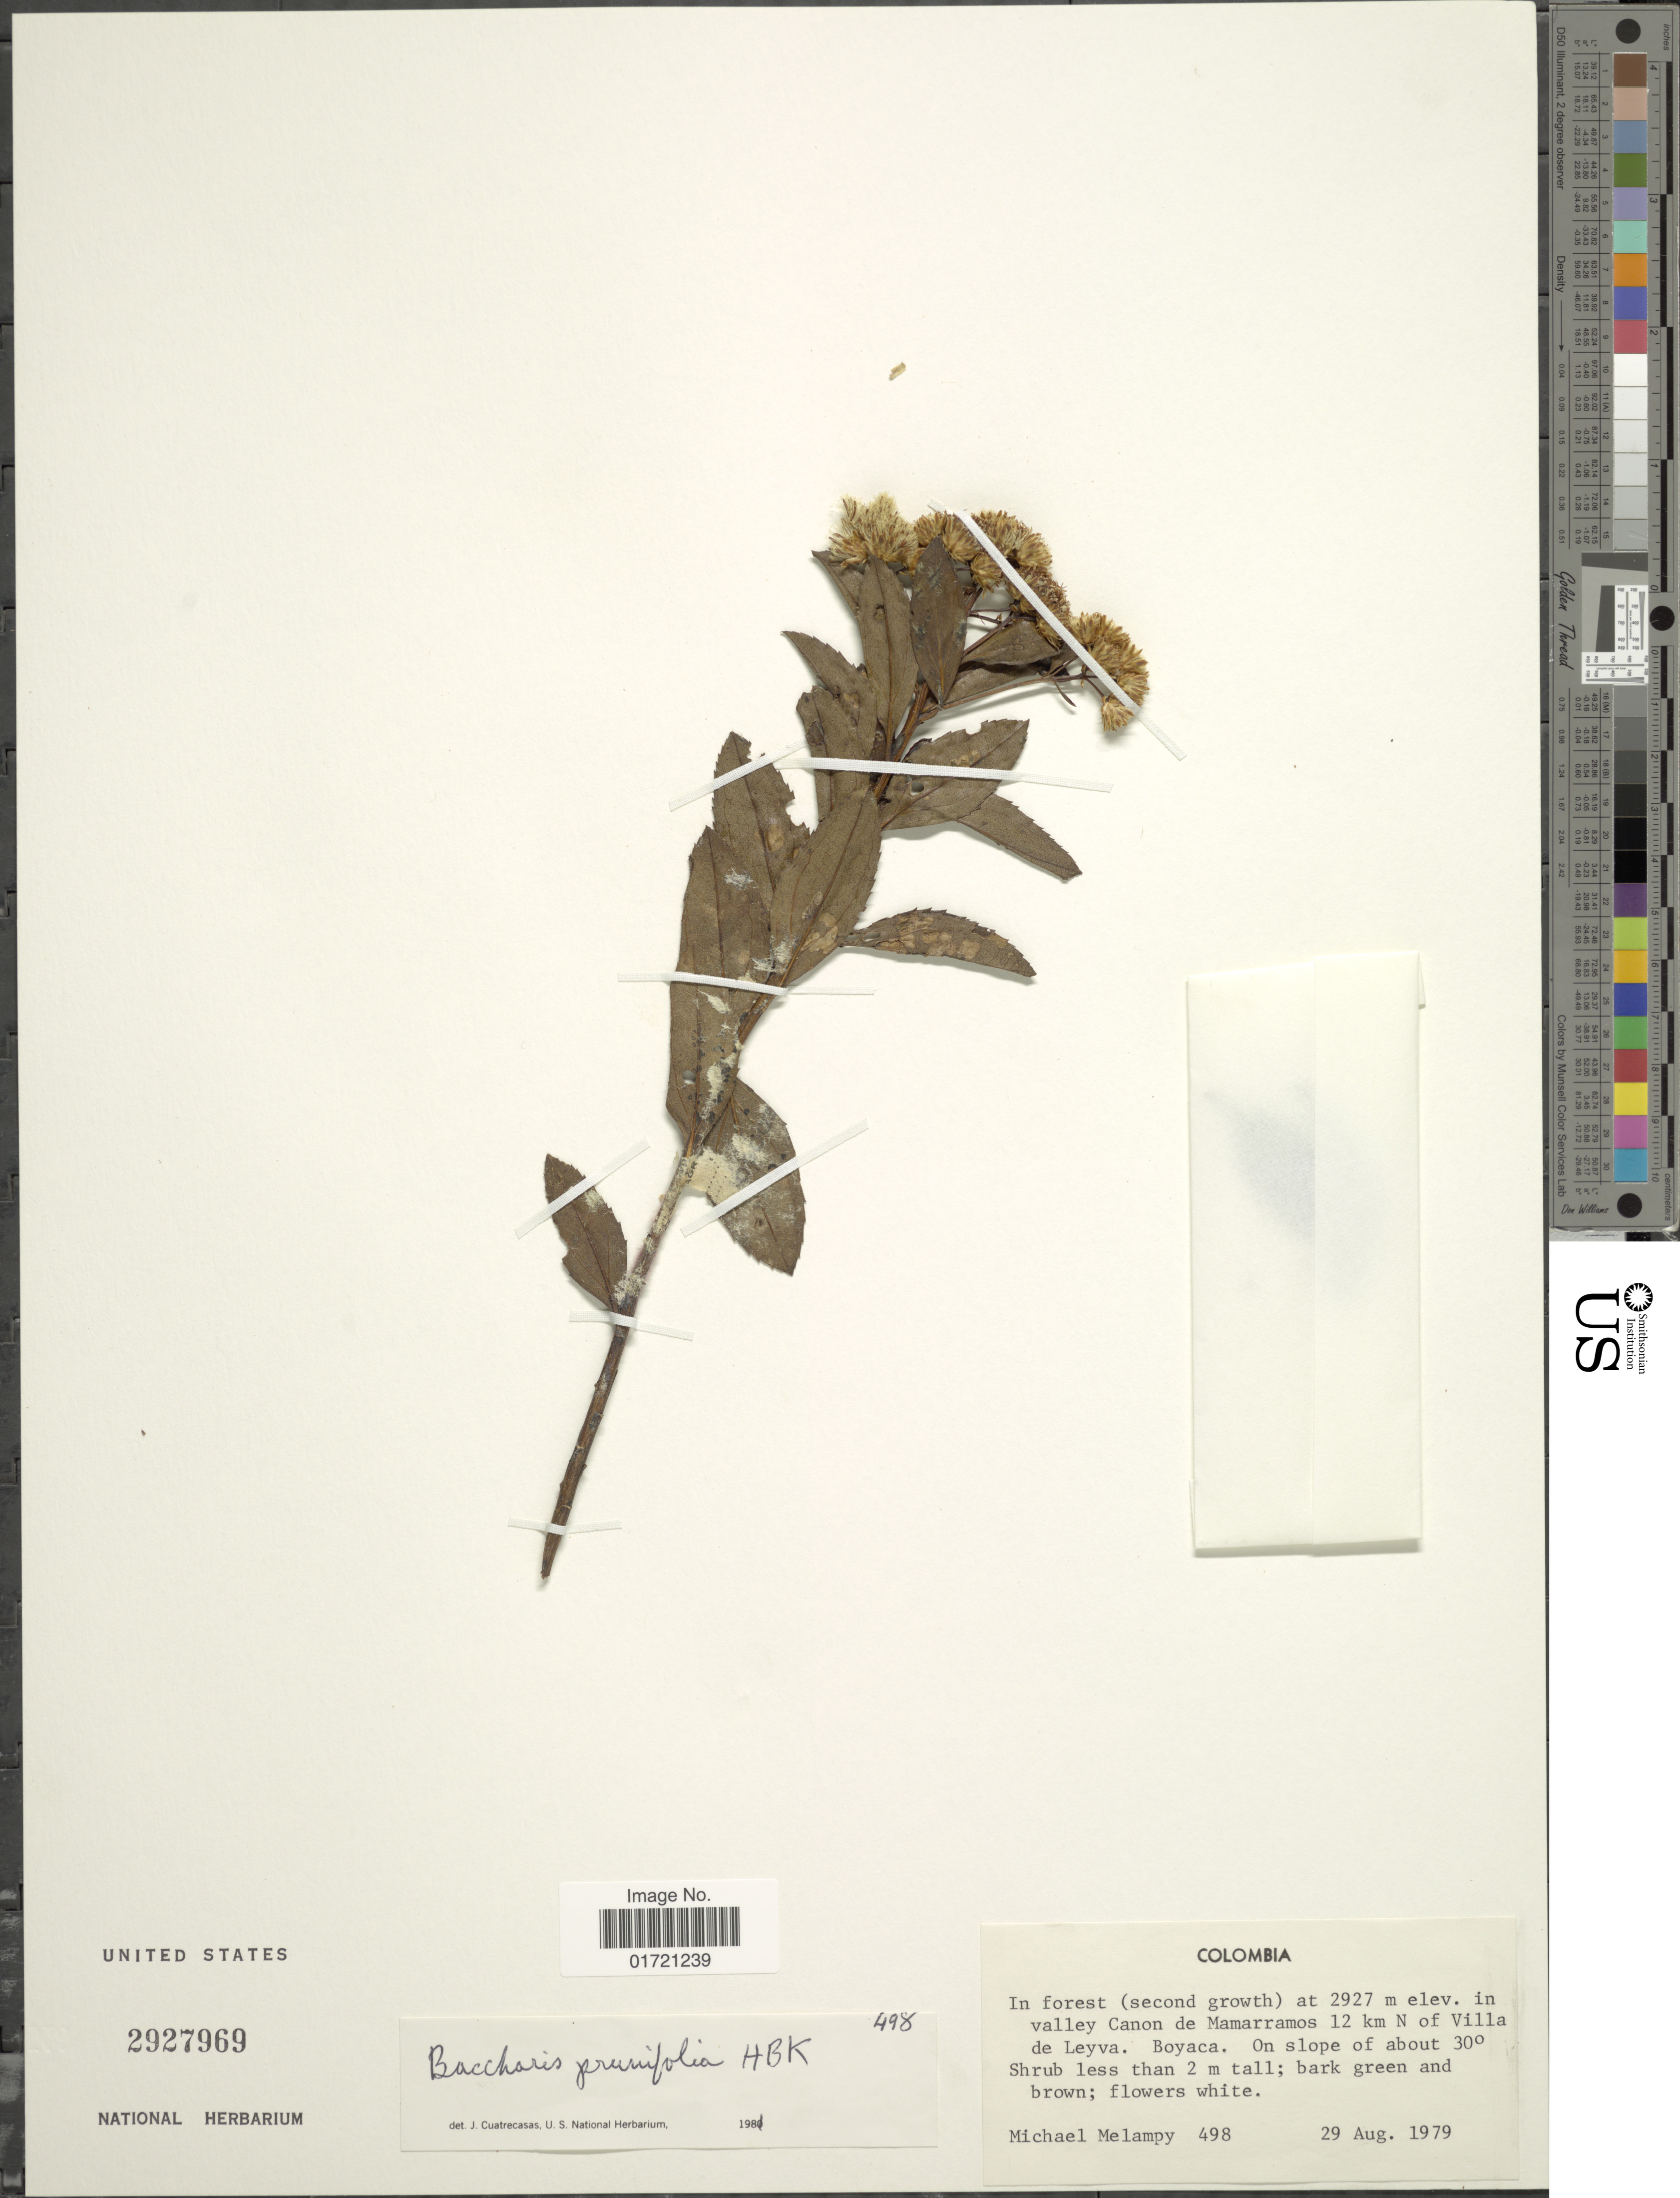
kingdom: Plantae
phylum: Tracheophyta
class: Magnoliopsida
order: Asterales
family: Asteraceae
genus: Baccharis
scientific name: Baccharis prunifolia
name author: Kunth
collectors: M. Melampy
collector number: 498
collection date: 1979-08-29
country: Colombia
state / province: Boyacá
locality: In forest (second growth) in valley Canon de Mamarramos 12 km N of Villa de Leyva. Boyaca.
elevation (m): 2927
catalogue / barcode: US 2927969